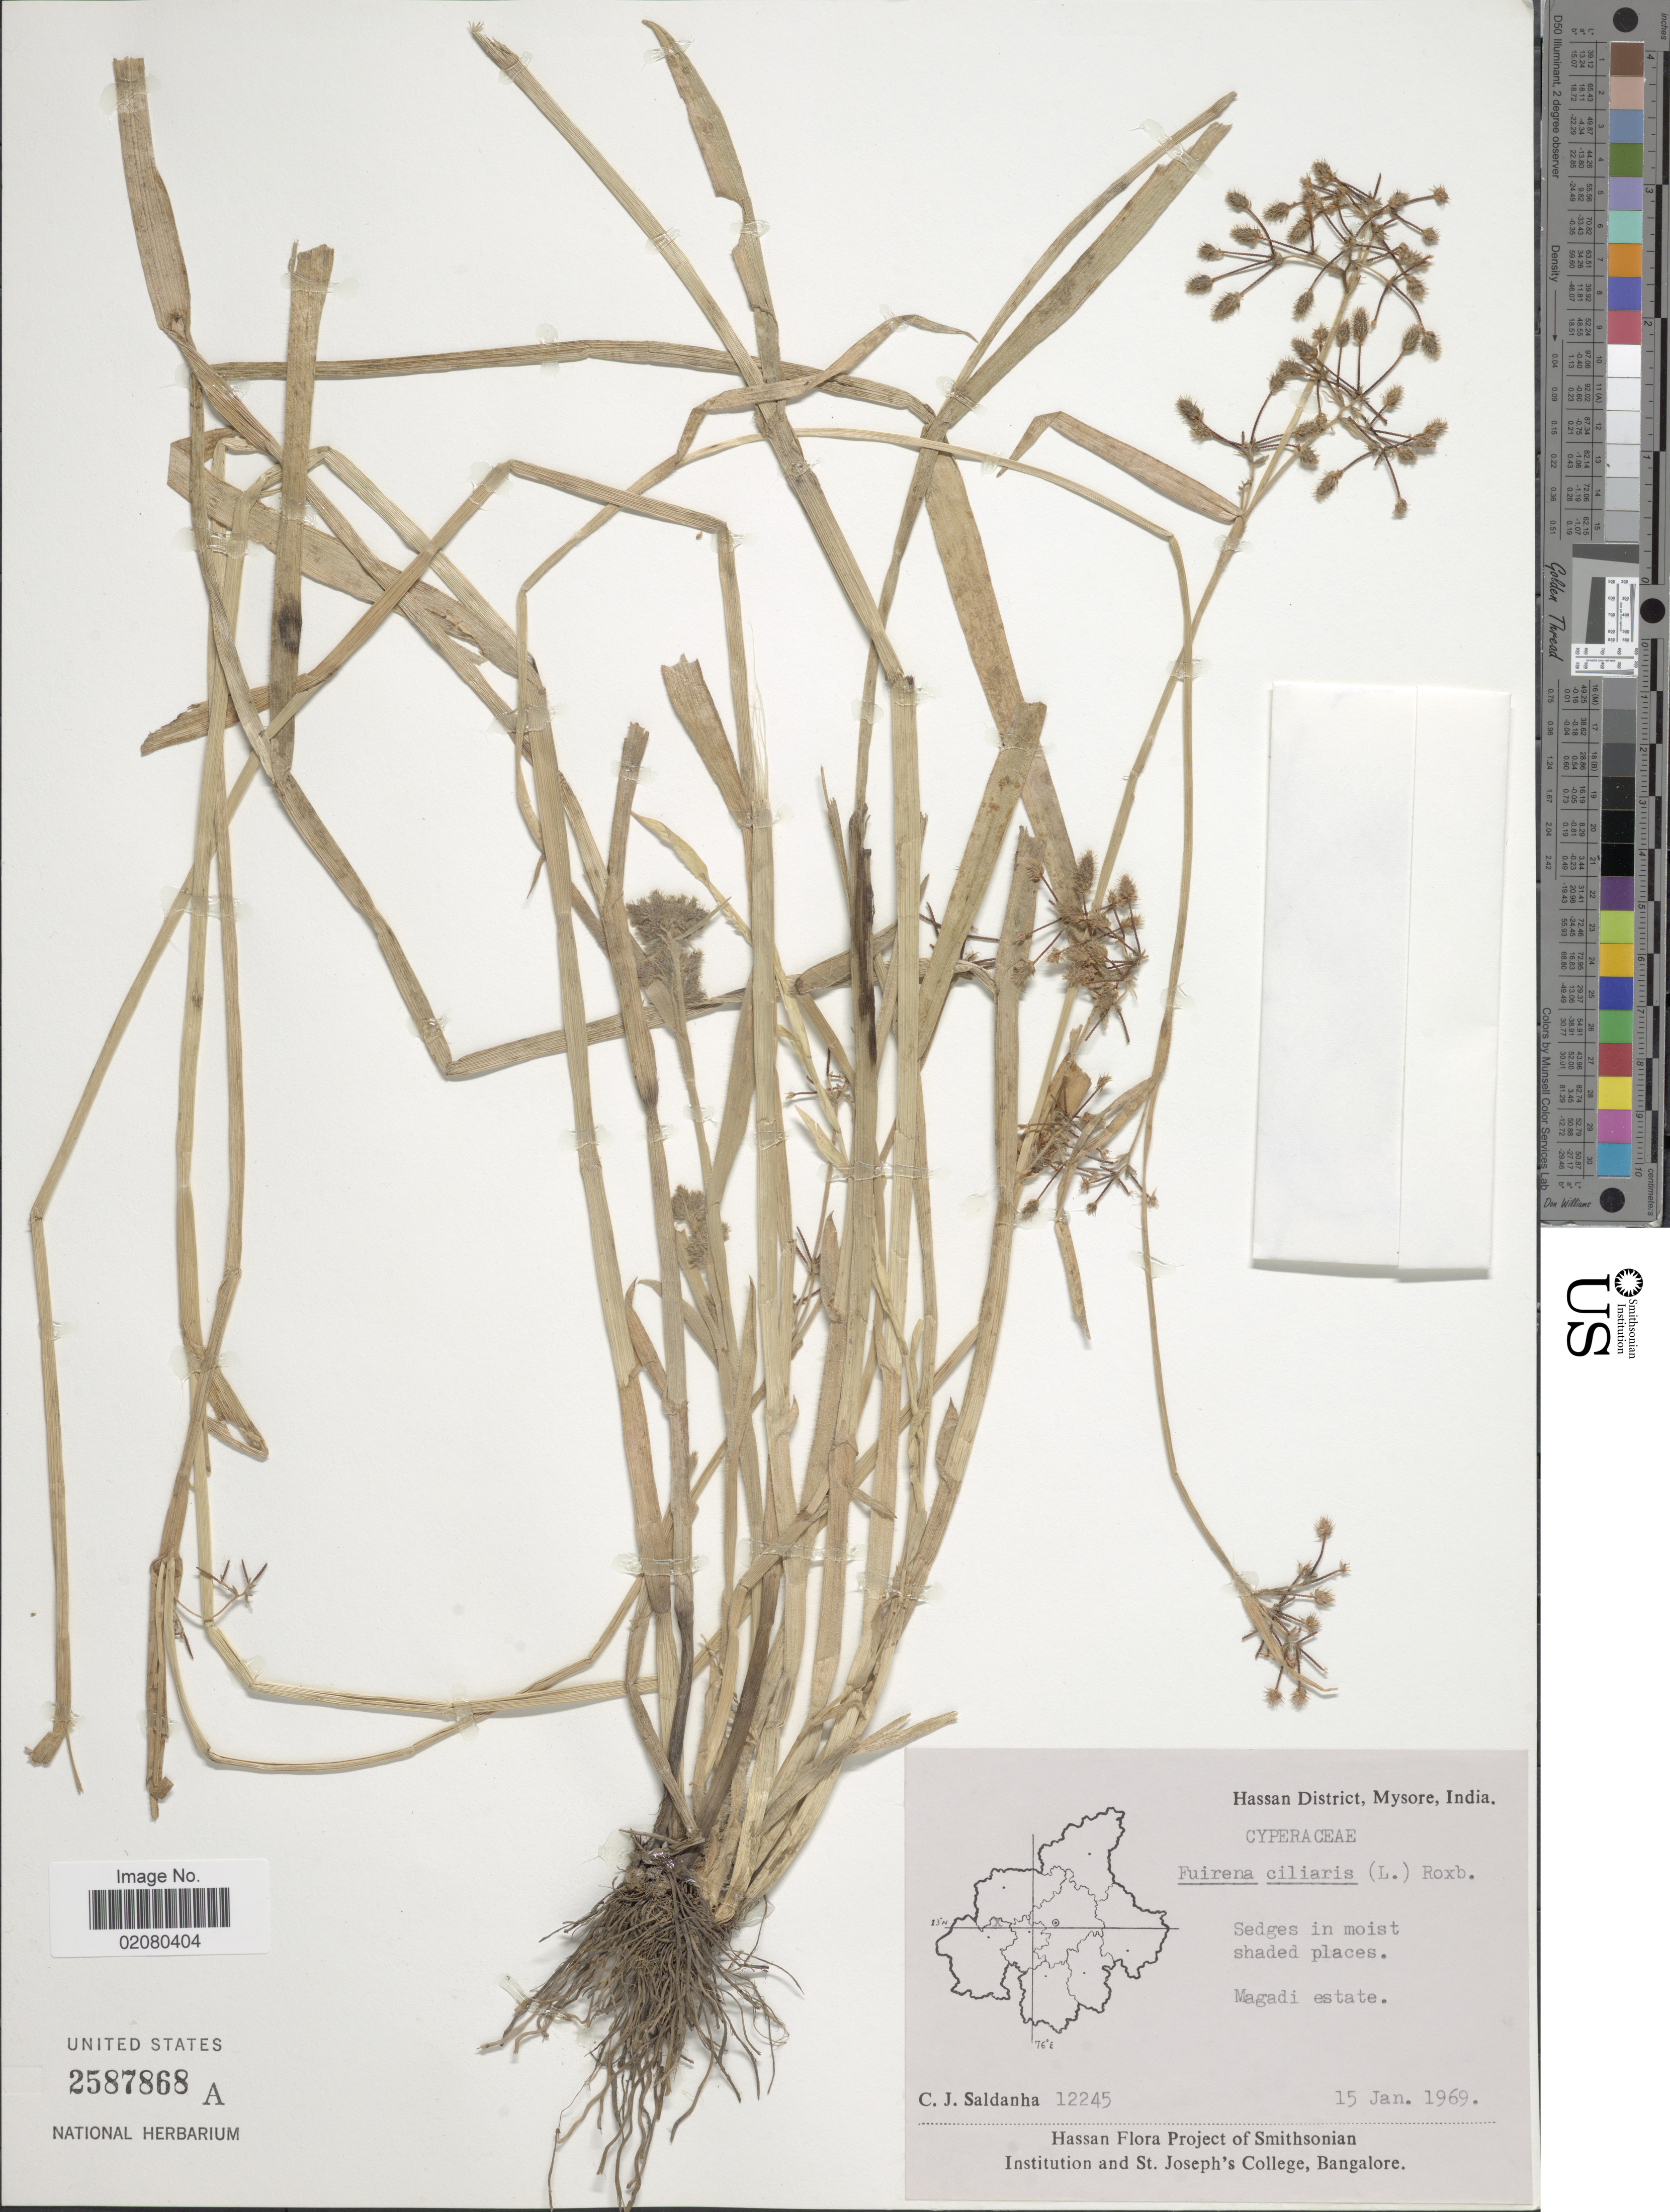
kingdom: Plantae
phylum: Tracheophyta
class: Liliopsida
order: Poales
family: Cyperaceae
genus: Fuirena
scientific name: Fuirena ciliaris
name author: (L.) Roxb.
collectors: C. J. Saldanha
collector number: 12245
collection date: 1969-01-15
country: India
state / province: Karnataka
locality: Hassan District, Mysore, India, Magadi estate.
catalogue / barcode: US 2587868A